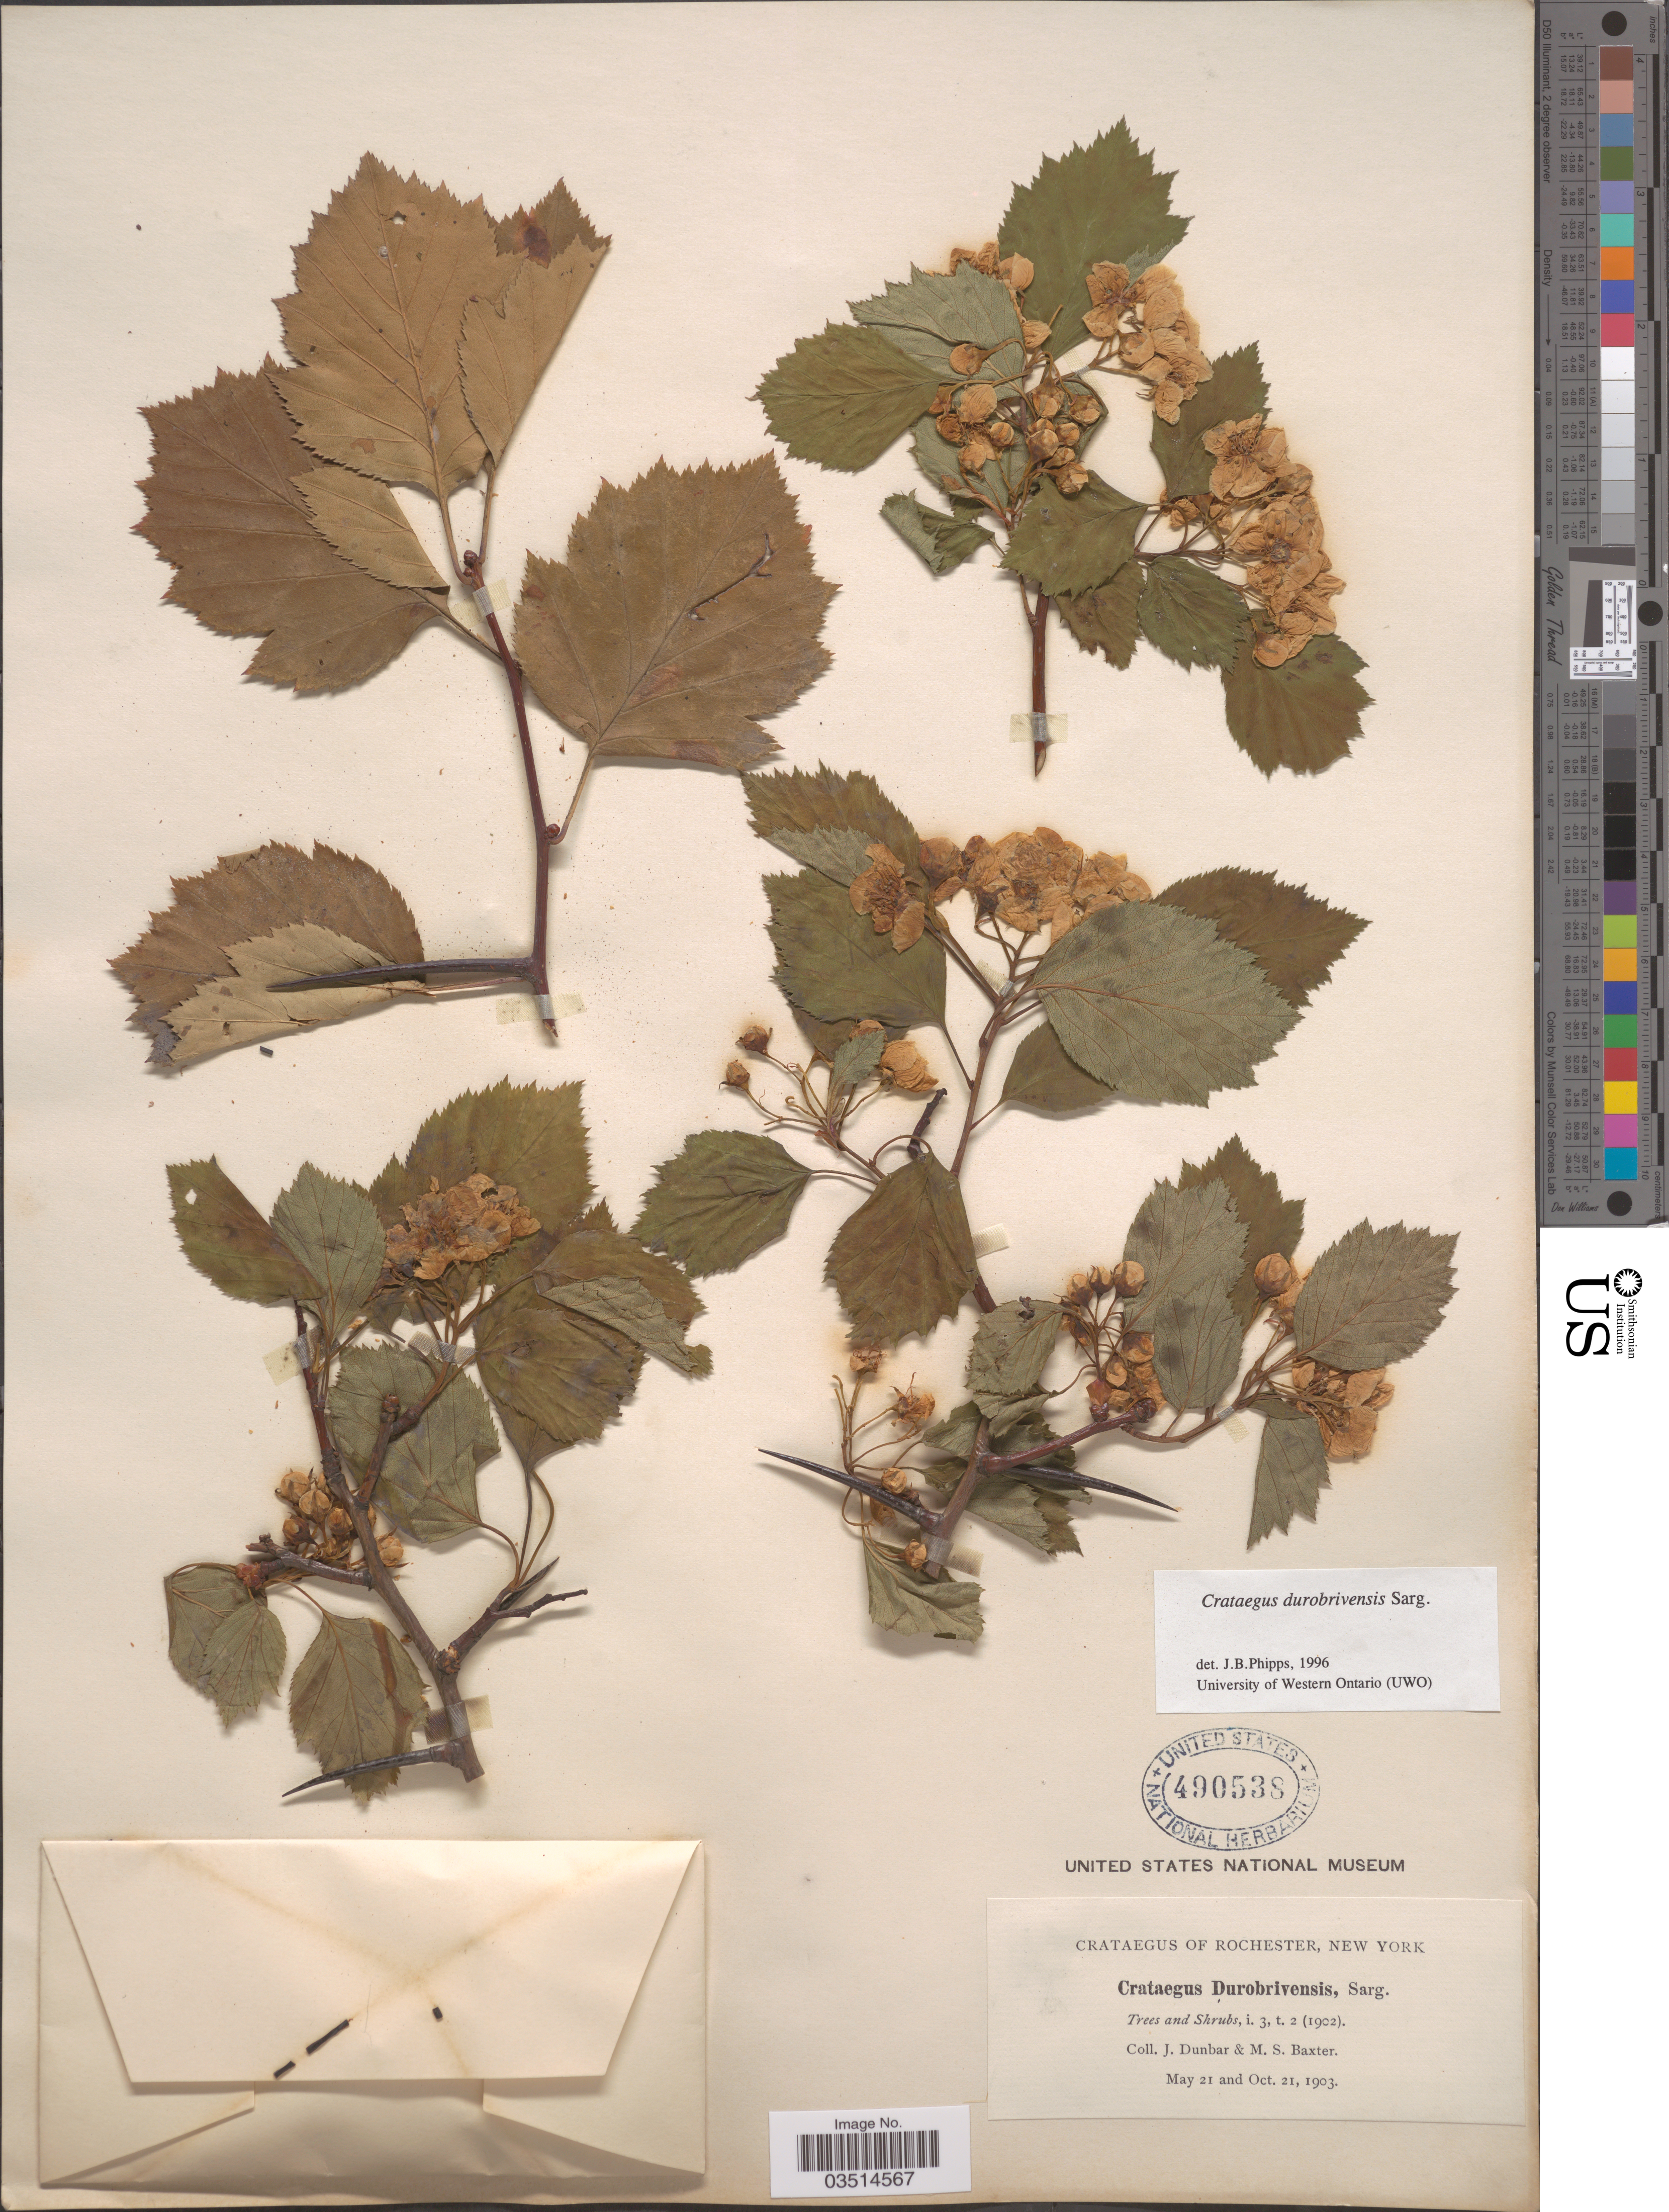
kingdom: Plantae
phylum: Tracheophyta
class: Magnoliopsida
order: Rosales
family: Rosaceae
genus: Crataegus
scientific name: Crataegus durobrivensis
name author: Sarg.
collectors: J. Dunbar & M. Baxter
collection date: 1903-05-21/1903-10-21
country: United States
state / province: New York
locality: Rochester.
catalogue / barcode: US 490538